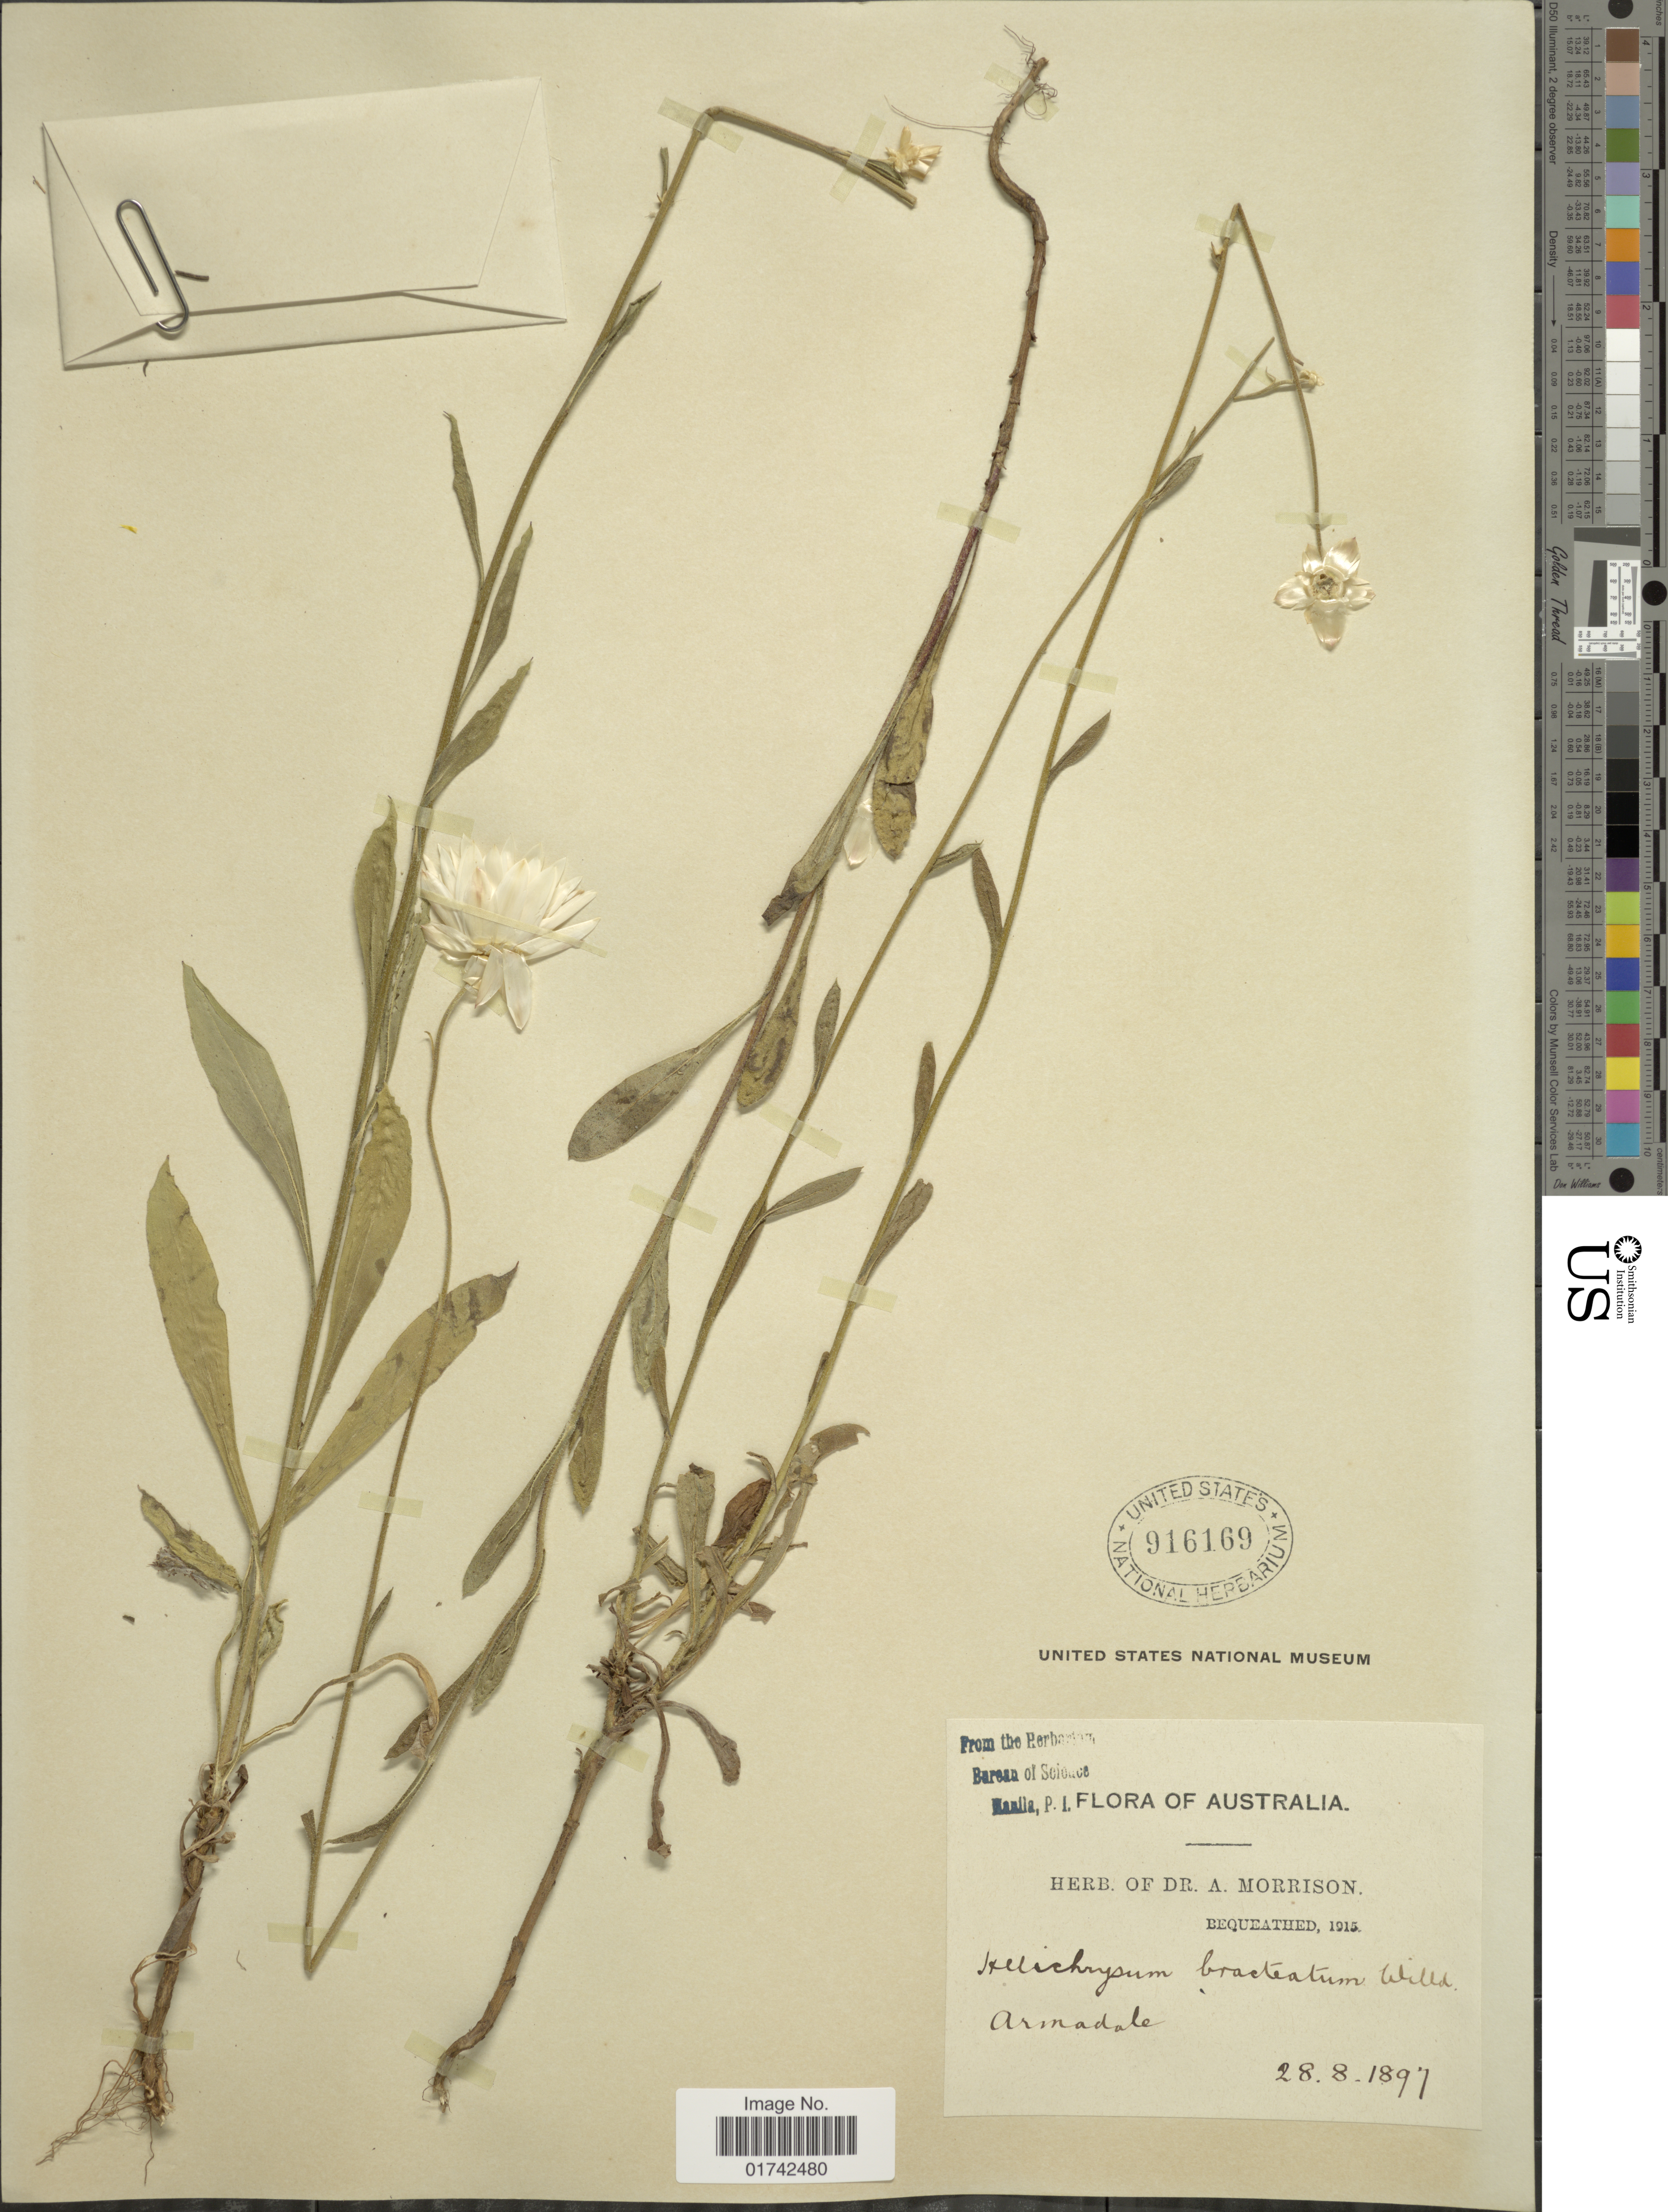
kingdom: Plantae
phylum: Tracheophyta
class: Magnoliopsida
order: Asterales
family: Asteraceae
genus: Helichrysum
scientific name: Helichrysum bracteatum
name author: (Vent.) Haw.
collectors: ex herb. Dr. A. Morrison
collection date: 1897-08-28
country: Australia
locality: Armadade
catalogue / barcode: US 916169